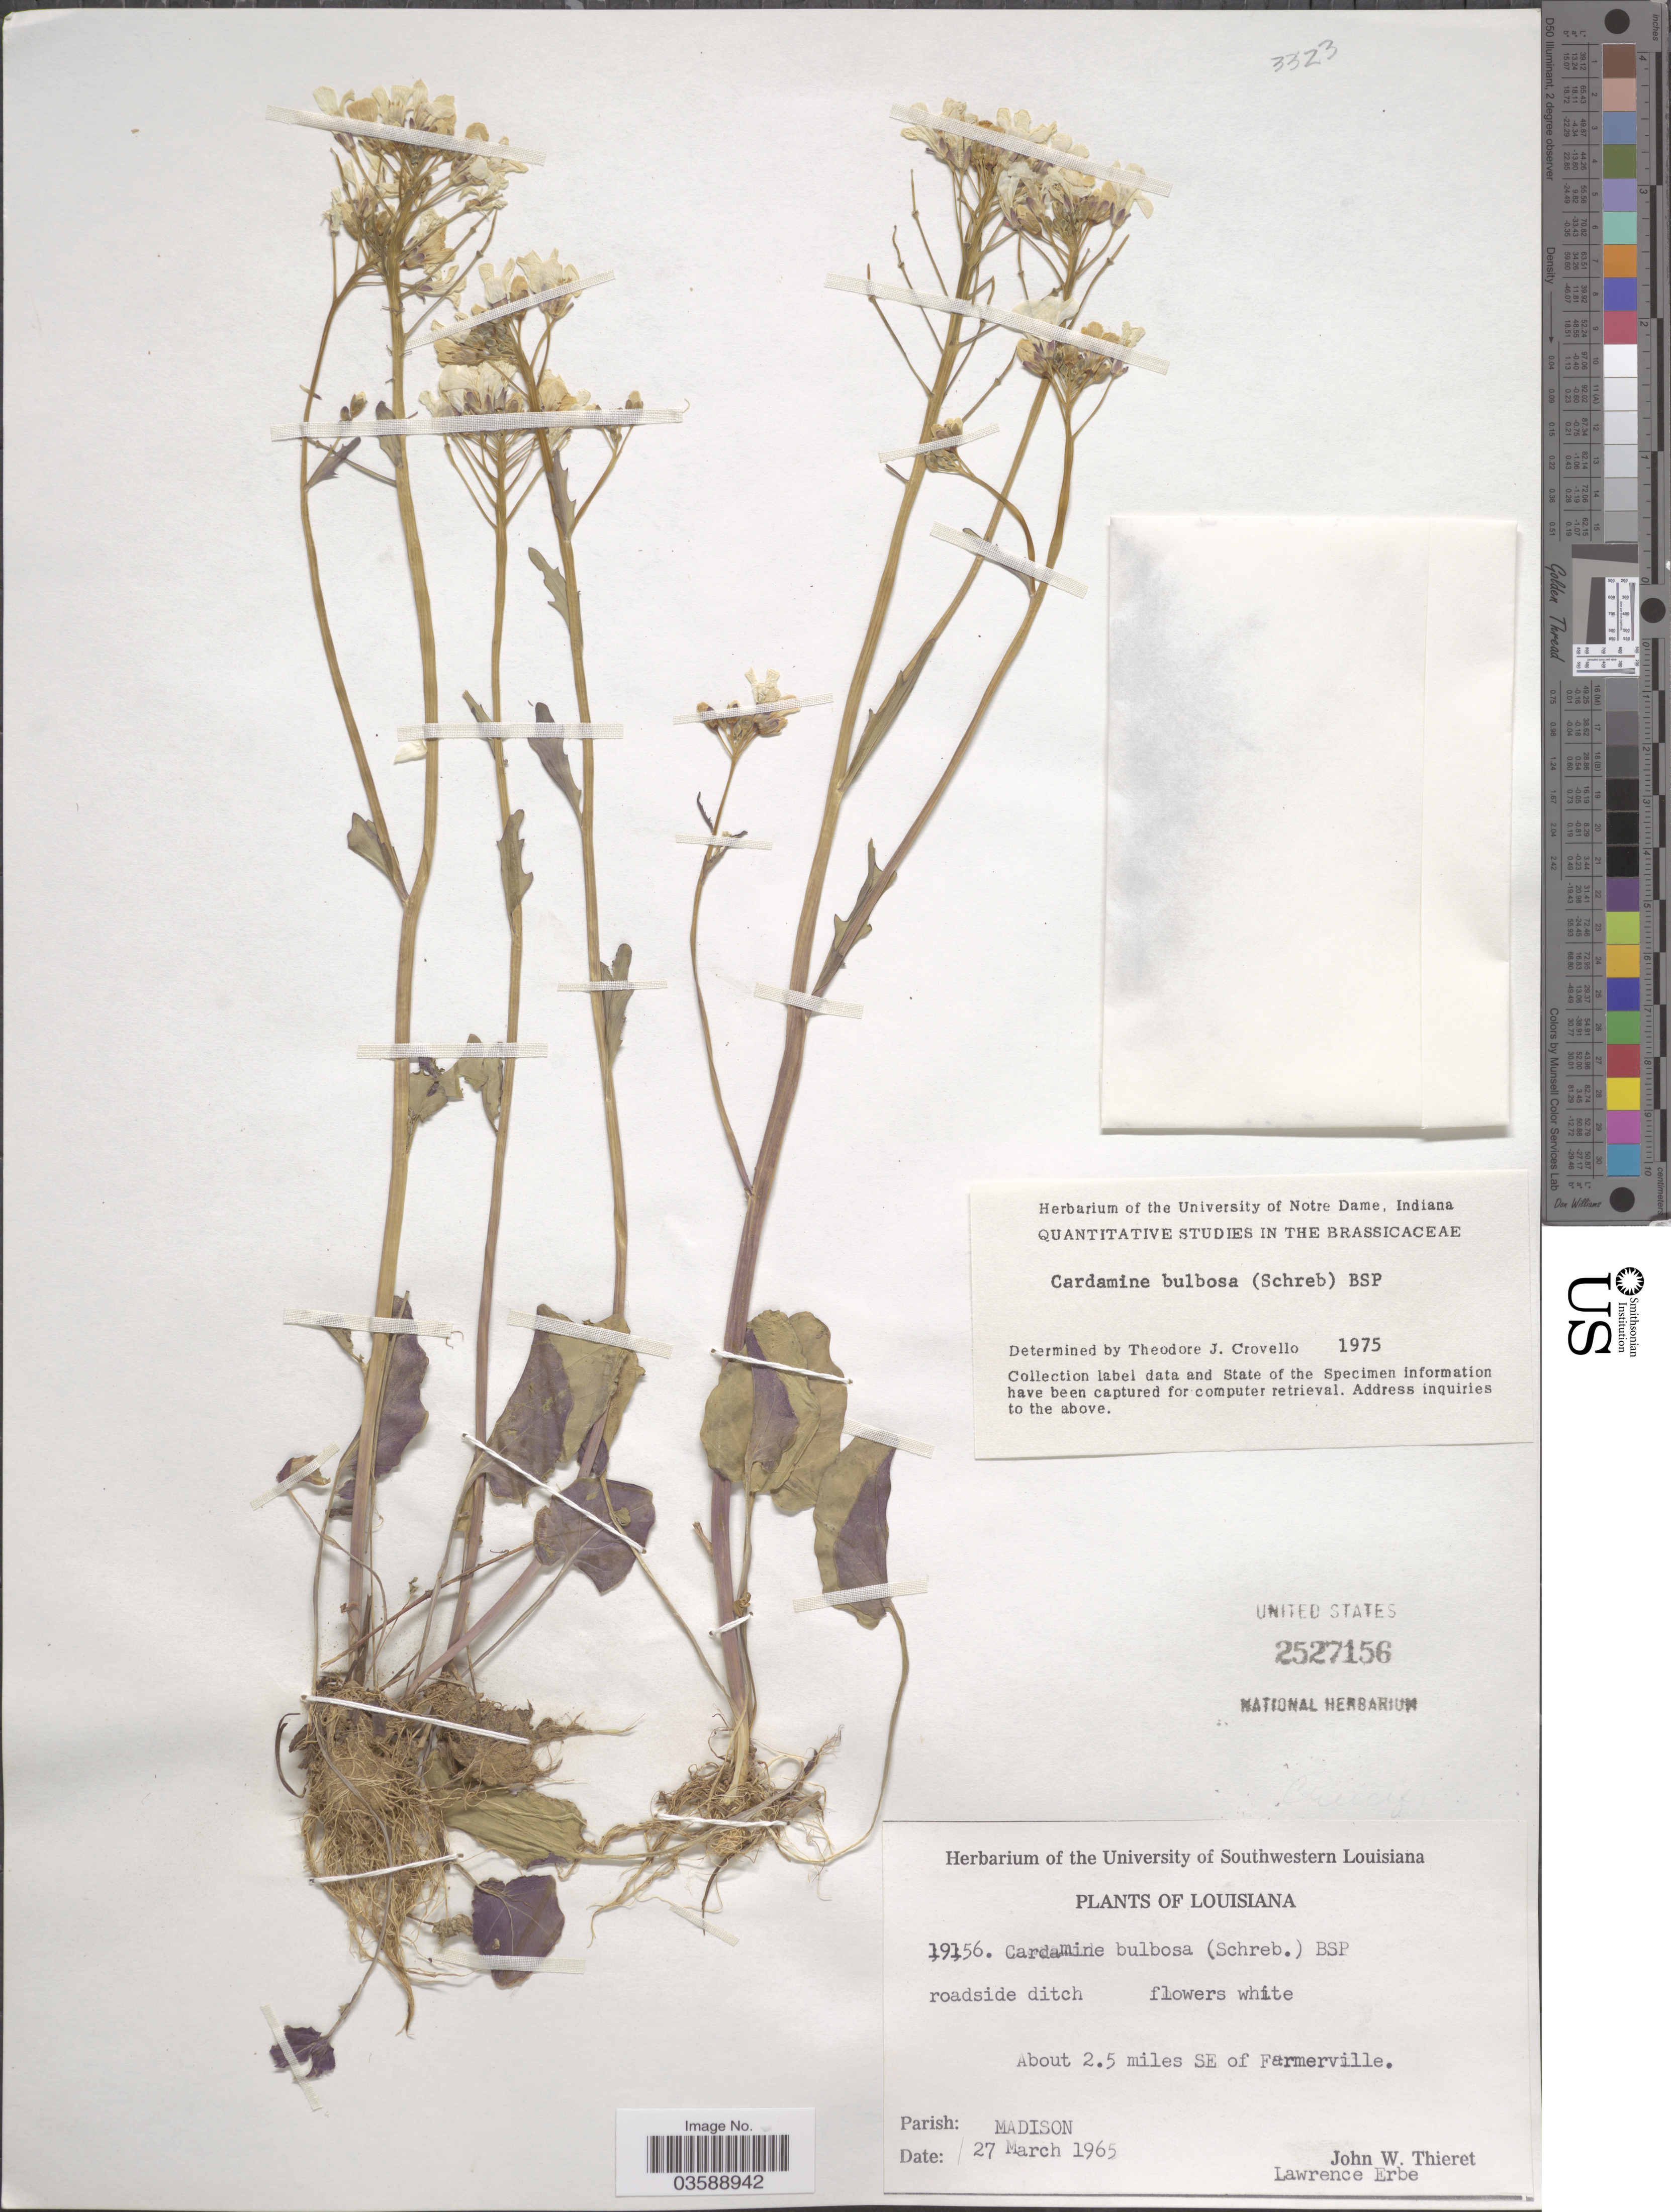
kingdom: Plantae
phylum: Tracheophyta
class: Magnoliopsida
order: Brassicales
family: Brassicaceae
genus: Cardamine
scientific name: Cardamine bulbosa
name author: (Schreb. ex Muhl.) Britton et al.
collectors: J. W. Thieret & L. Erbe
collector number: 19156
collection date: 1965-03-27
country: United States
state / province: Louisiana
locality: About 2.5 miles SE of Farmerville. Parish: Madison.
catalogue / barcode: US 2527156